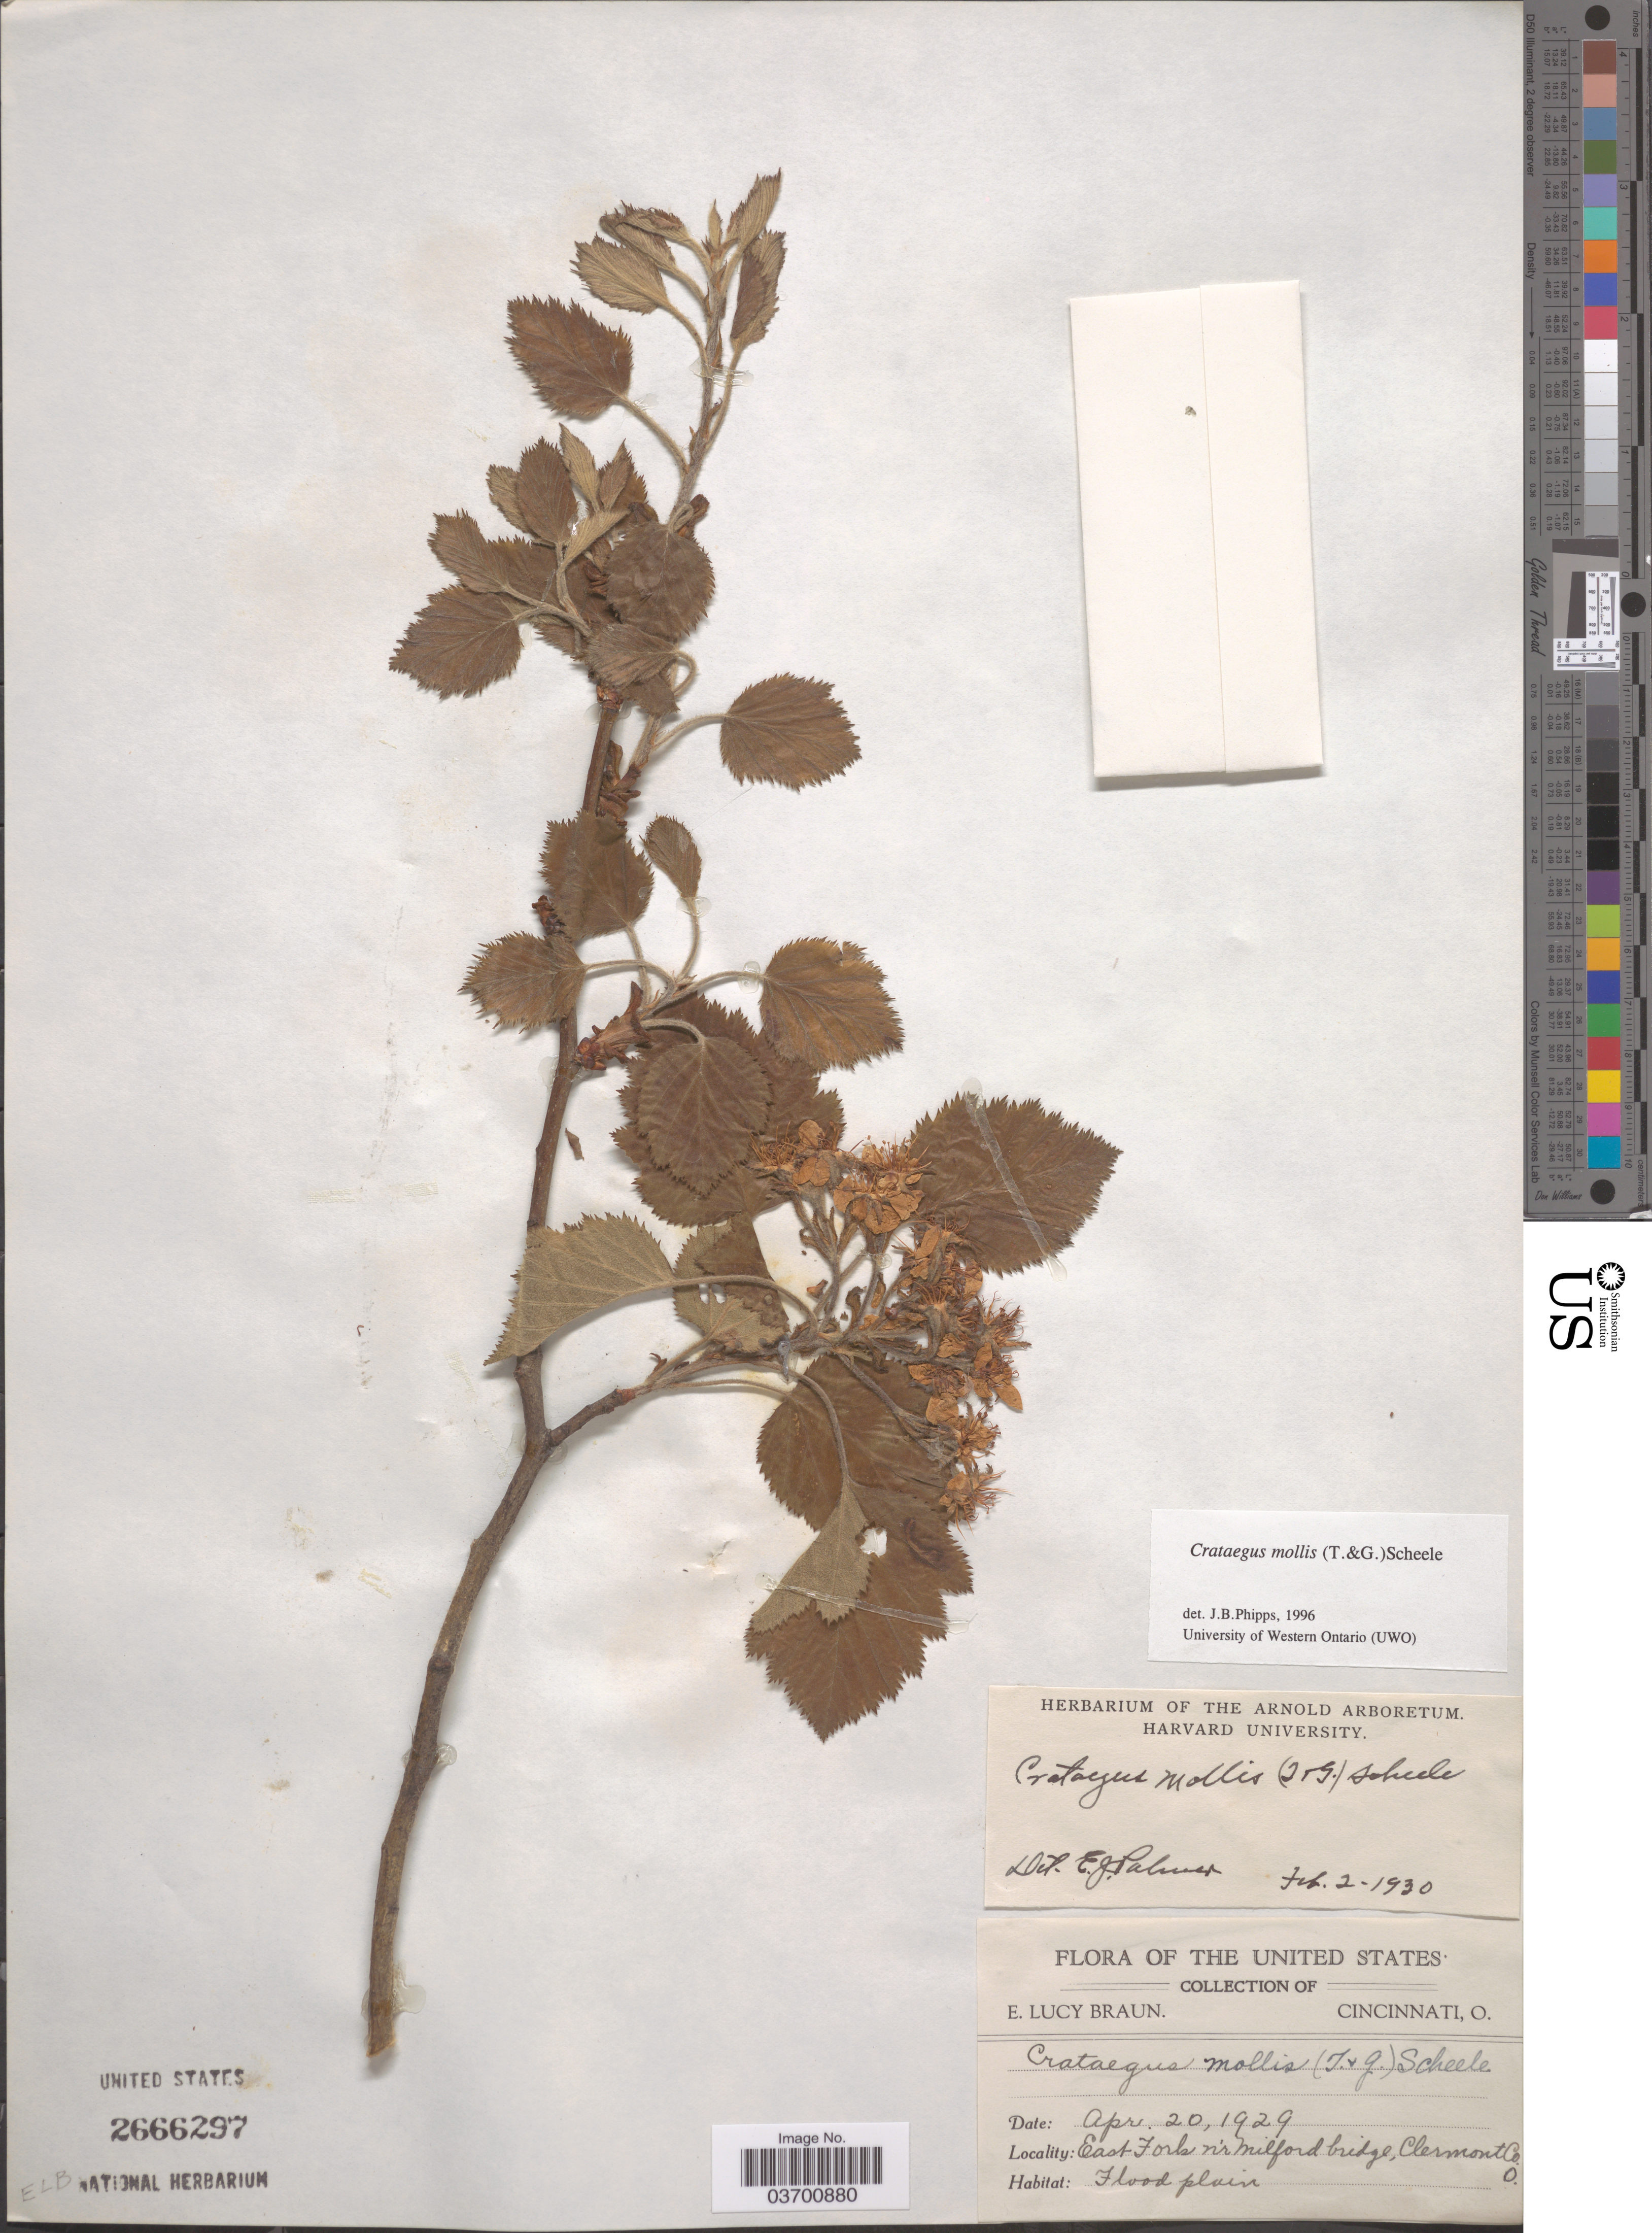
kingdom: Plantae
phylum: Tracheophyta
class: Magnoliopsida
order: Rosales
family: Rosaceae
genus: Crataegus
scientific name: Crataegus mollis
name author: (Torr. & A. Gray) Scheele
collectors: E. L. Braun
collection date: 1929-04-20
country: United States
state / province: Ohio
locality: East Fork n'r Milford bridge, Clermont Co.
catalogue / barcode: US 2666297